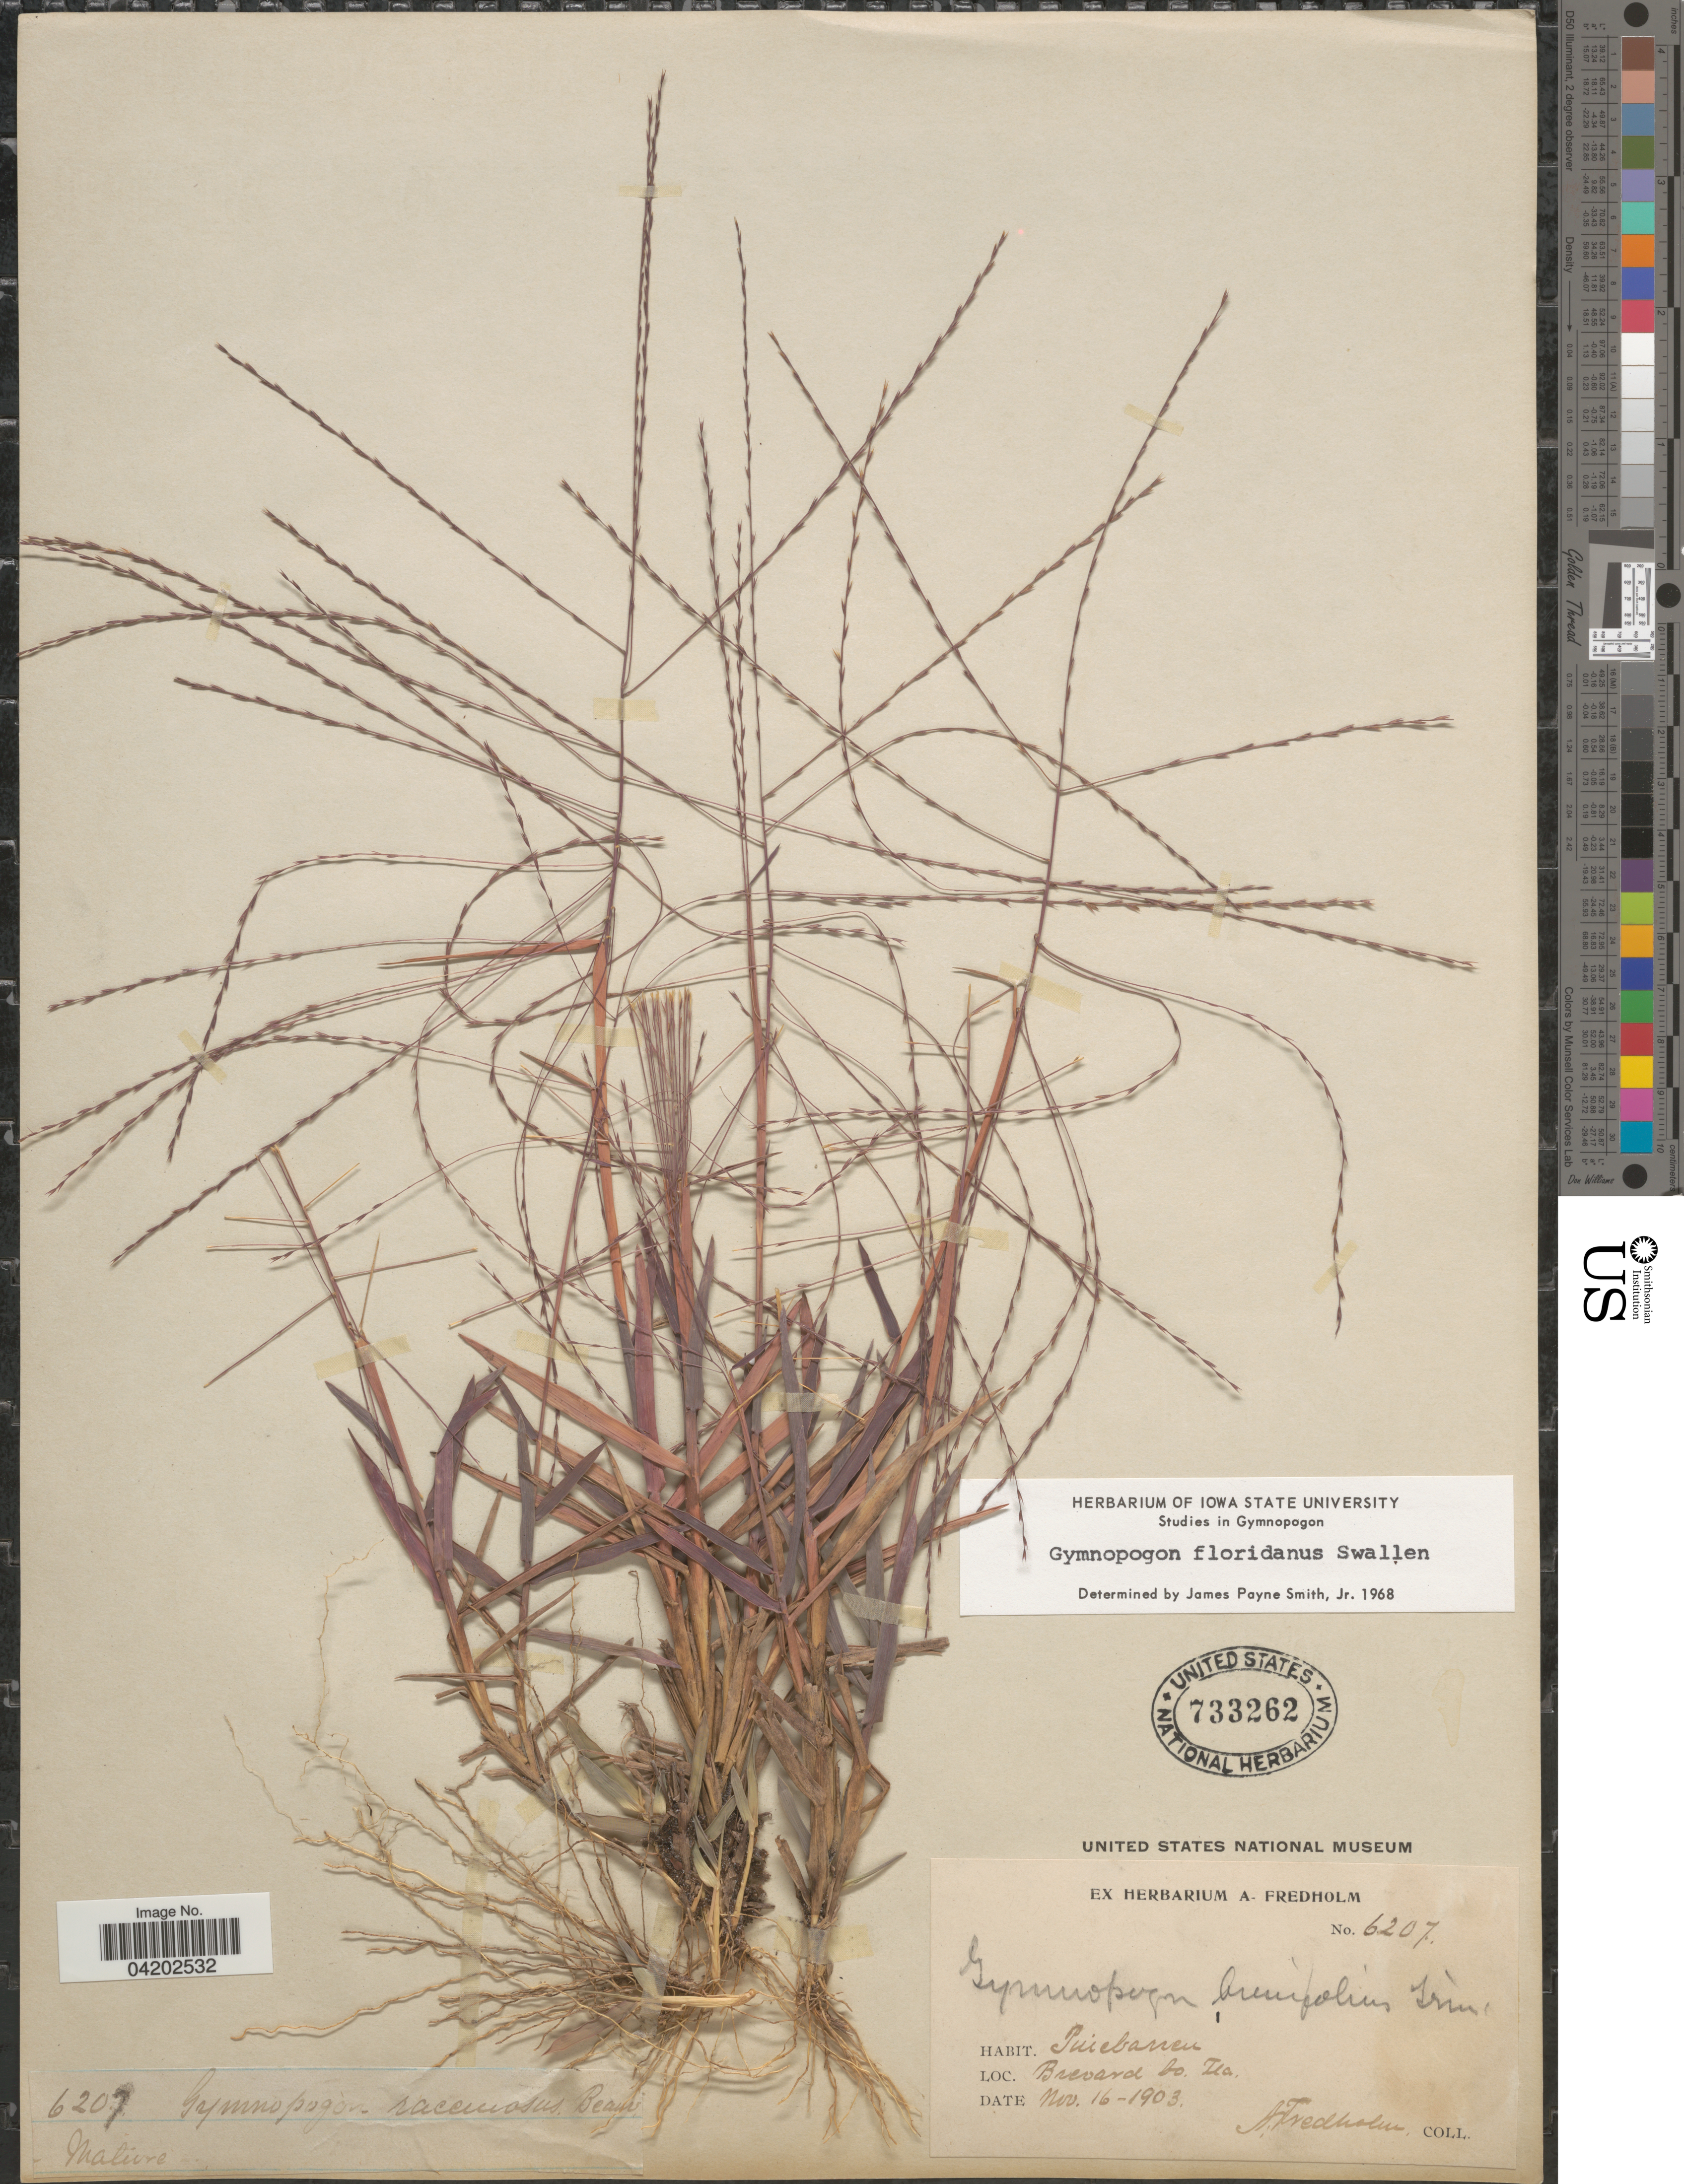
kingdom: Plantae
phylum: Tracheophyta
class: Liliopsida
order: Poales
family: Poaceae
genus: Gymnopogon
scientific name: Gymnopogon chapmanianum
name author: Hitchc.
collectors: A. Fredholm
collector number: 6207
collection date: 1903-11-16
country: United States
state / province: Florida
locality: Brevard Co.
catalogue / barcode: US 733262